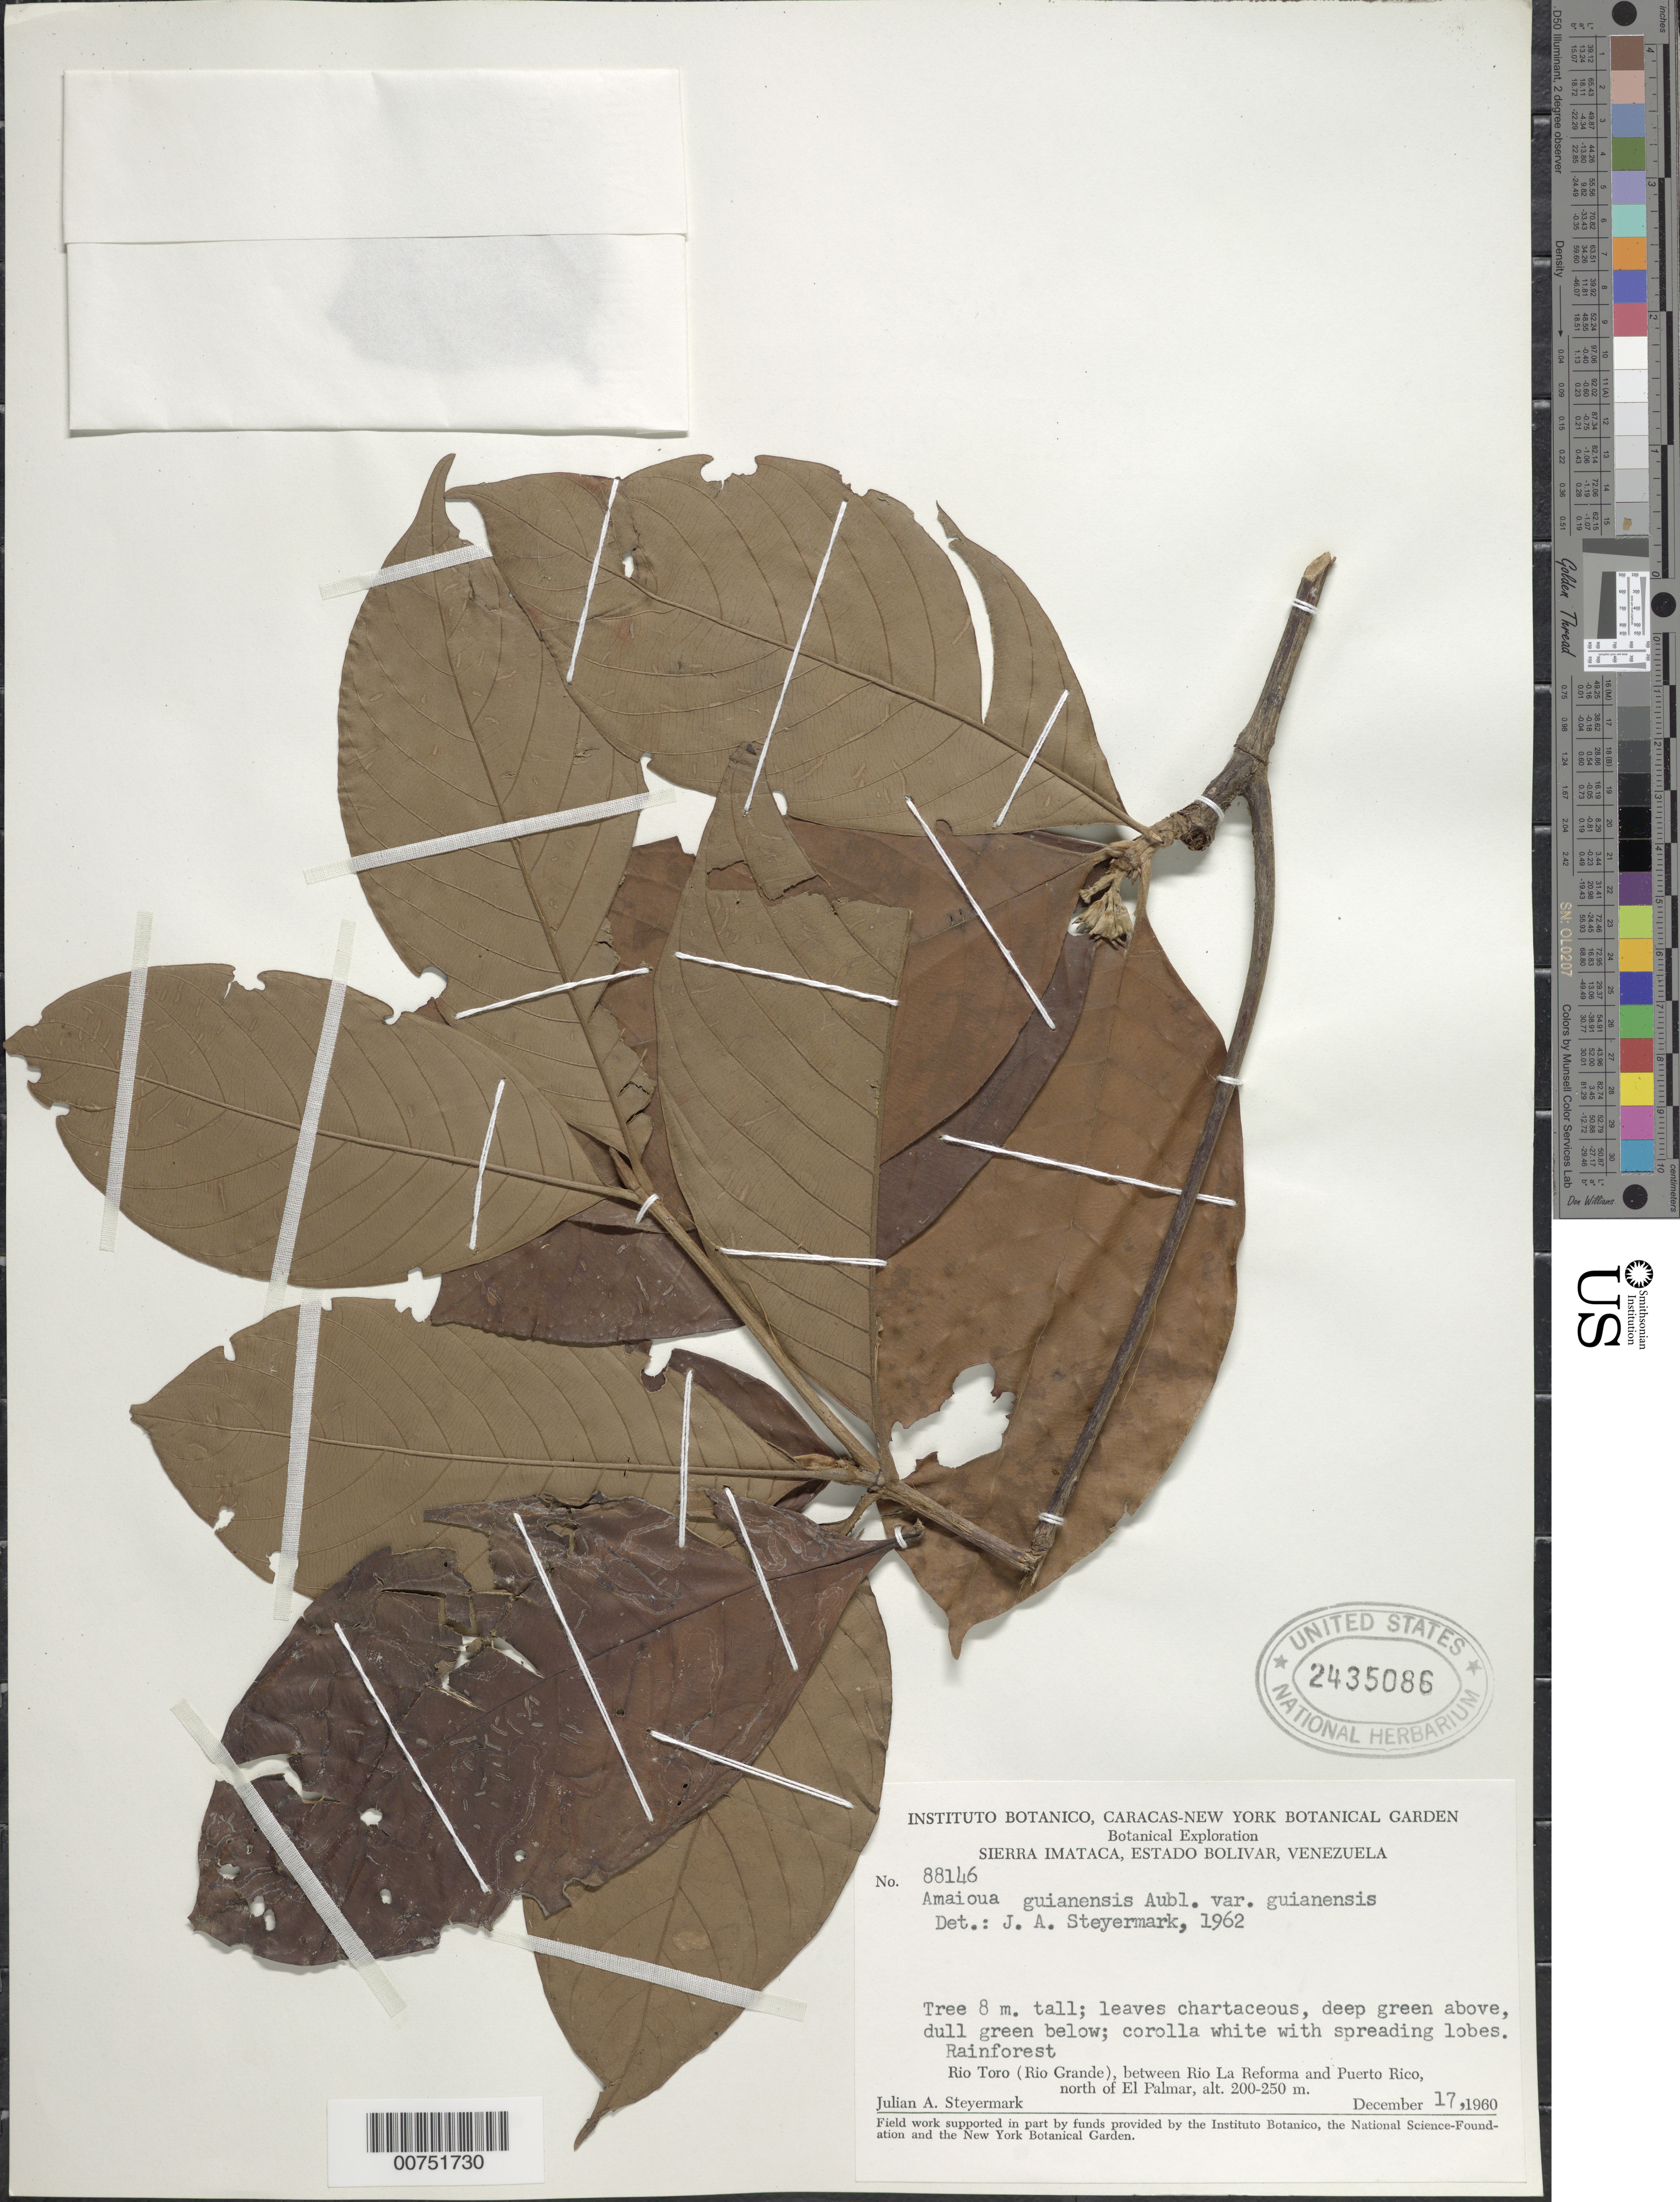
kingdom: Plantae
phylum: Tracheophyta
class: Magnoliopsida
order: Gentianales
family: Rubiaceae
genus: Amaioua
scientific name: Amaioua guianensis var. guianensis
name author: Aubl.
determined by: Steyermark, Julian A., (VEN)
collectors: J. Steyermark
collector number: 88146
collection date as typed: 17-Dec-60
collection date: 1960-12-17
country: Venezuela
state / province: Bolívar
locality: Sierra Imataca, Río Toro (Río Grande), between Río La Reforma and Puerto Rico, N of El Palmar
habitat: Rainforest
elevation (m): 200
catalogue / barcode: US 2435086